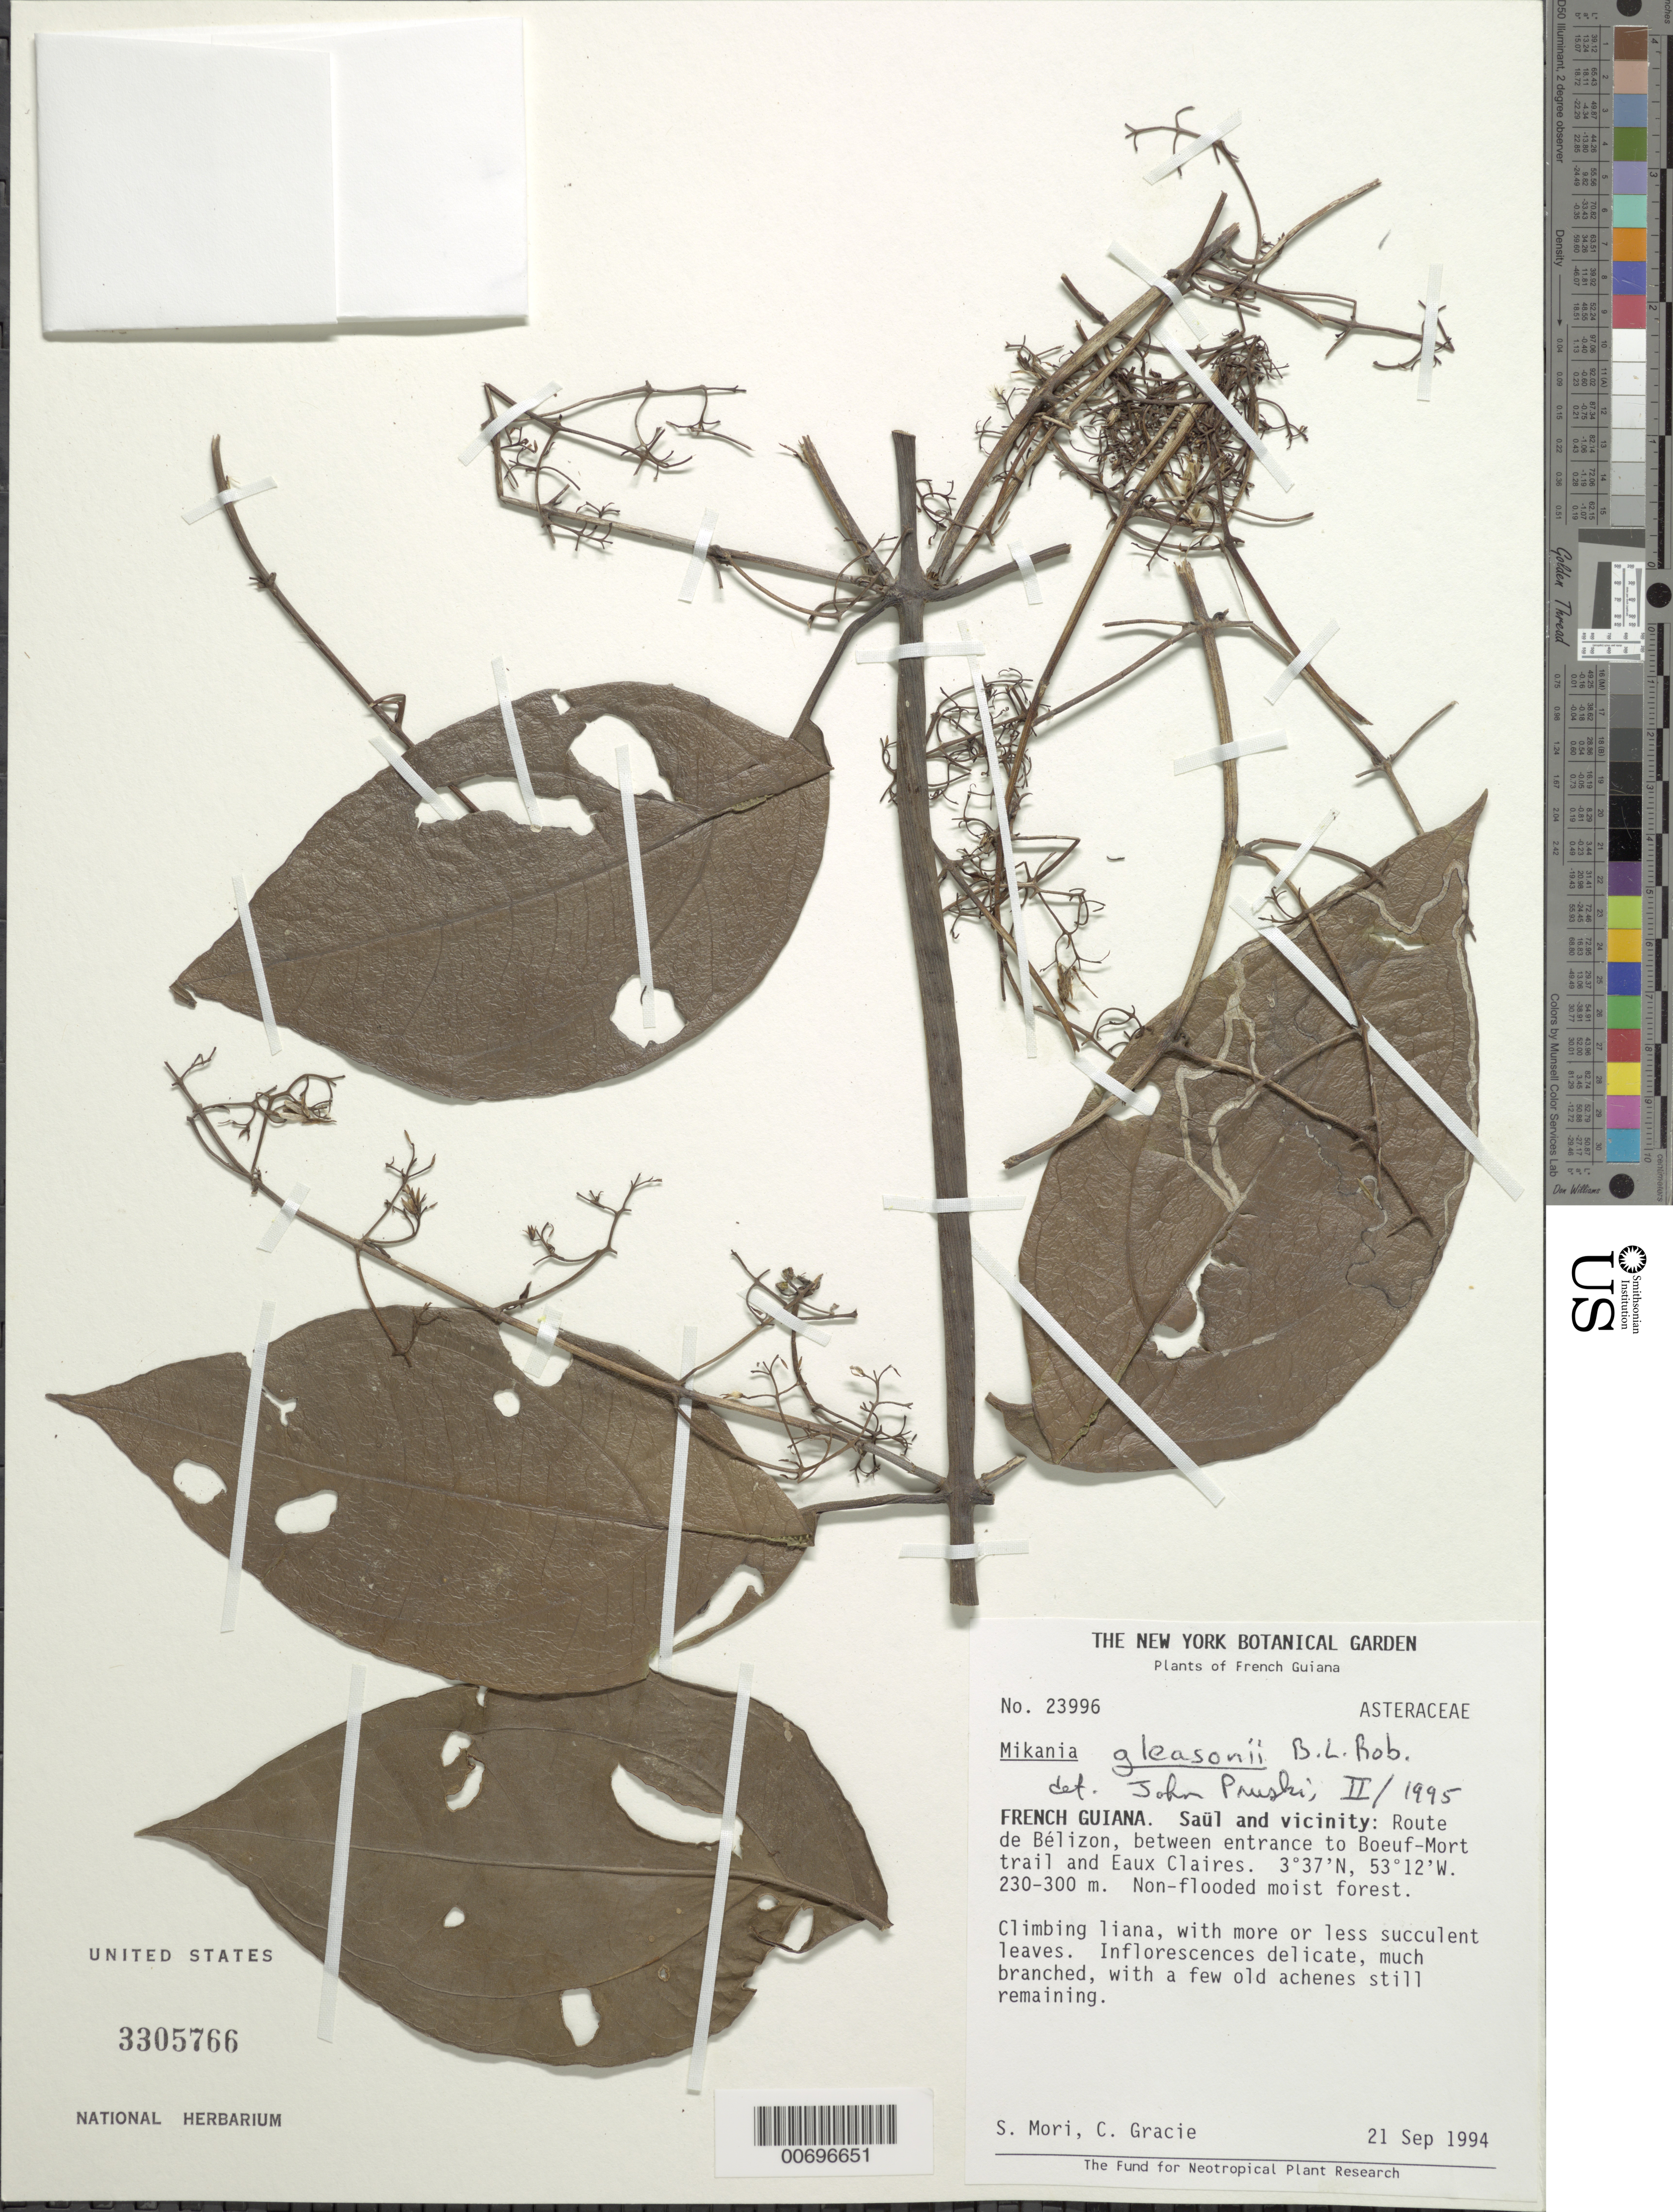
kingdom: Plantae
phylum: Tracheophyta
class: Magnoliopsida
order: Asterales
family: Asteraceae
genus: Mikania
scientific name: Mikania gleasonii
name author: B.L. Rob.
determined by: Pruski, J. F.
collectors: S. Mori & C. A. Gracie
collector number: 23996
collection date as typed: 21-Sep-94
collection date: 1994-09-21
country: French Guiana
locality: Saül and vic., Route de Bélizon, S of Eaux Claires between Eaux Claires and entrance to Grand Bouef Mort trail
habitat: Non-flooded moist forest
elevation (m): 230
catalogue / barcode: US 3305766